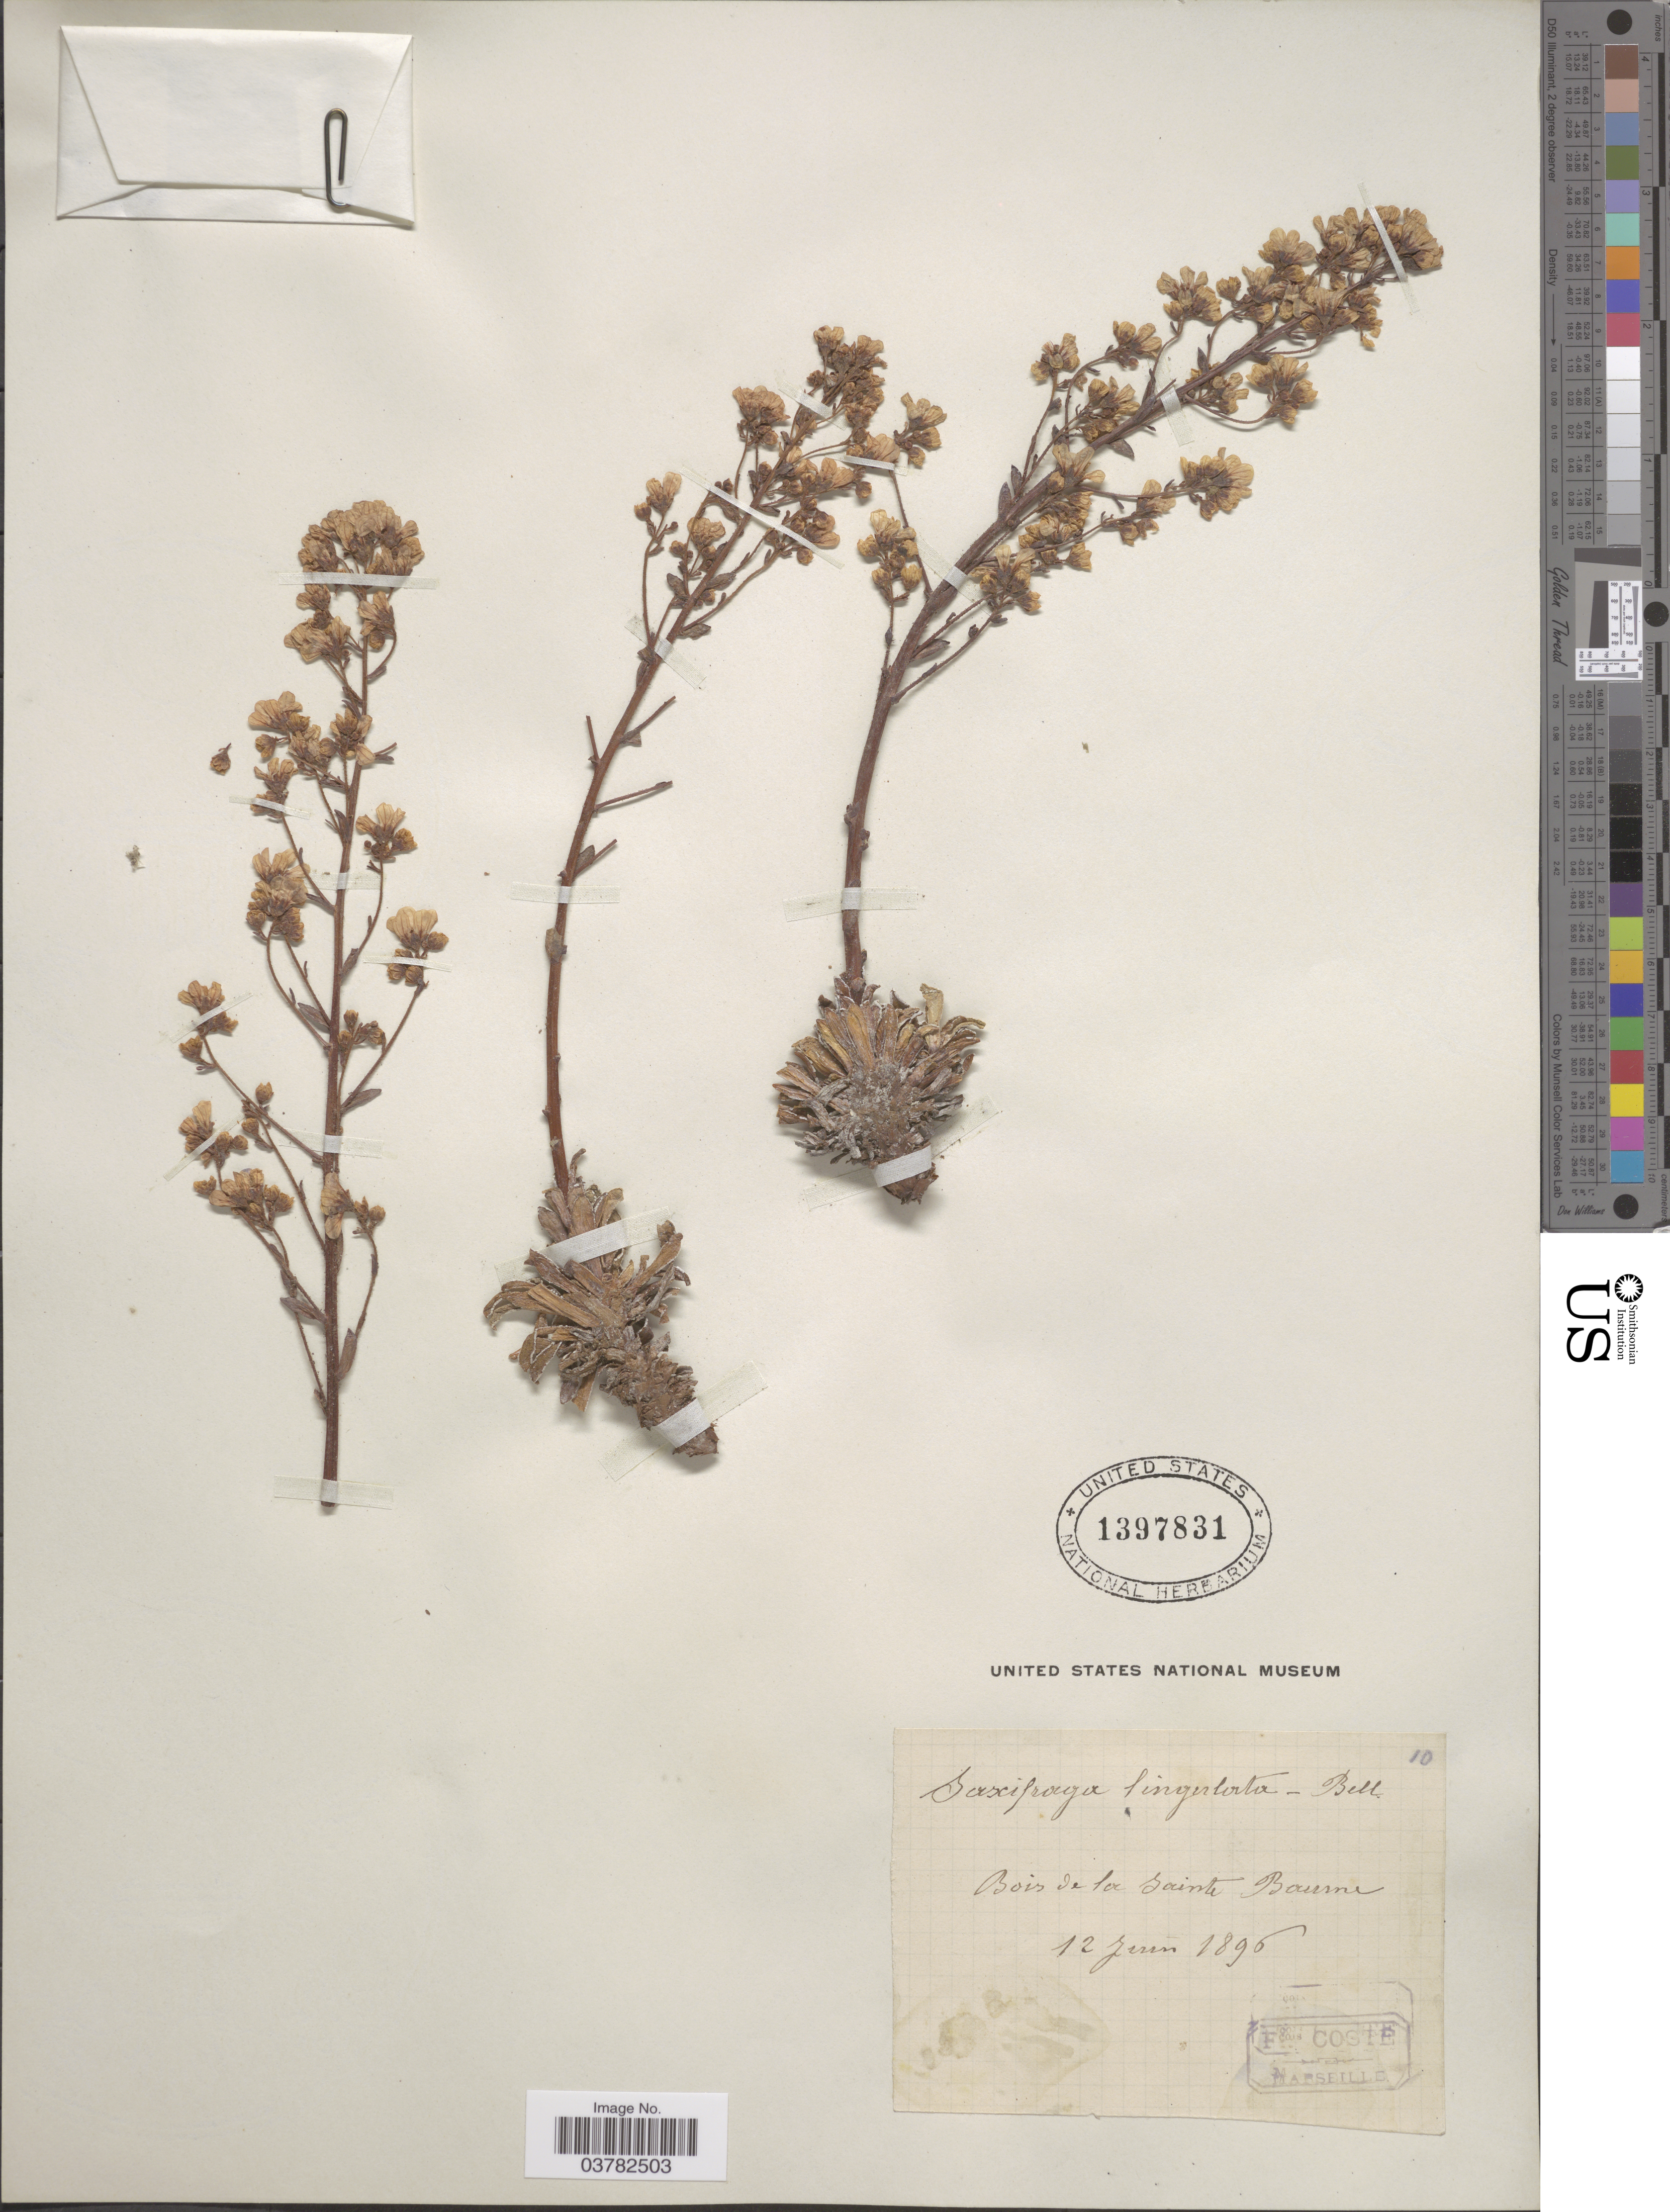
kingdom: Plantae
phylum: Tracheophyta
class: Magnoliopsida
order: Saxifragales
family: Saxifragaceae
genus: Saxifraga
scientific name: Saxifraga lingulata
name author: Bellardi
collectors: J. F. Coste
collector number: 10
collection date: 1896-06-12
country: France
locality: Bois de la Sainte Baume.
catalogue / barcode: US 1397831